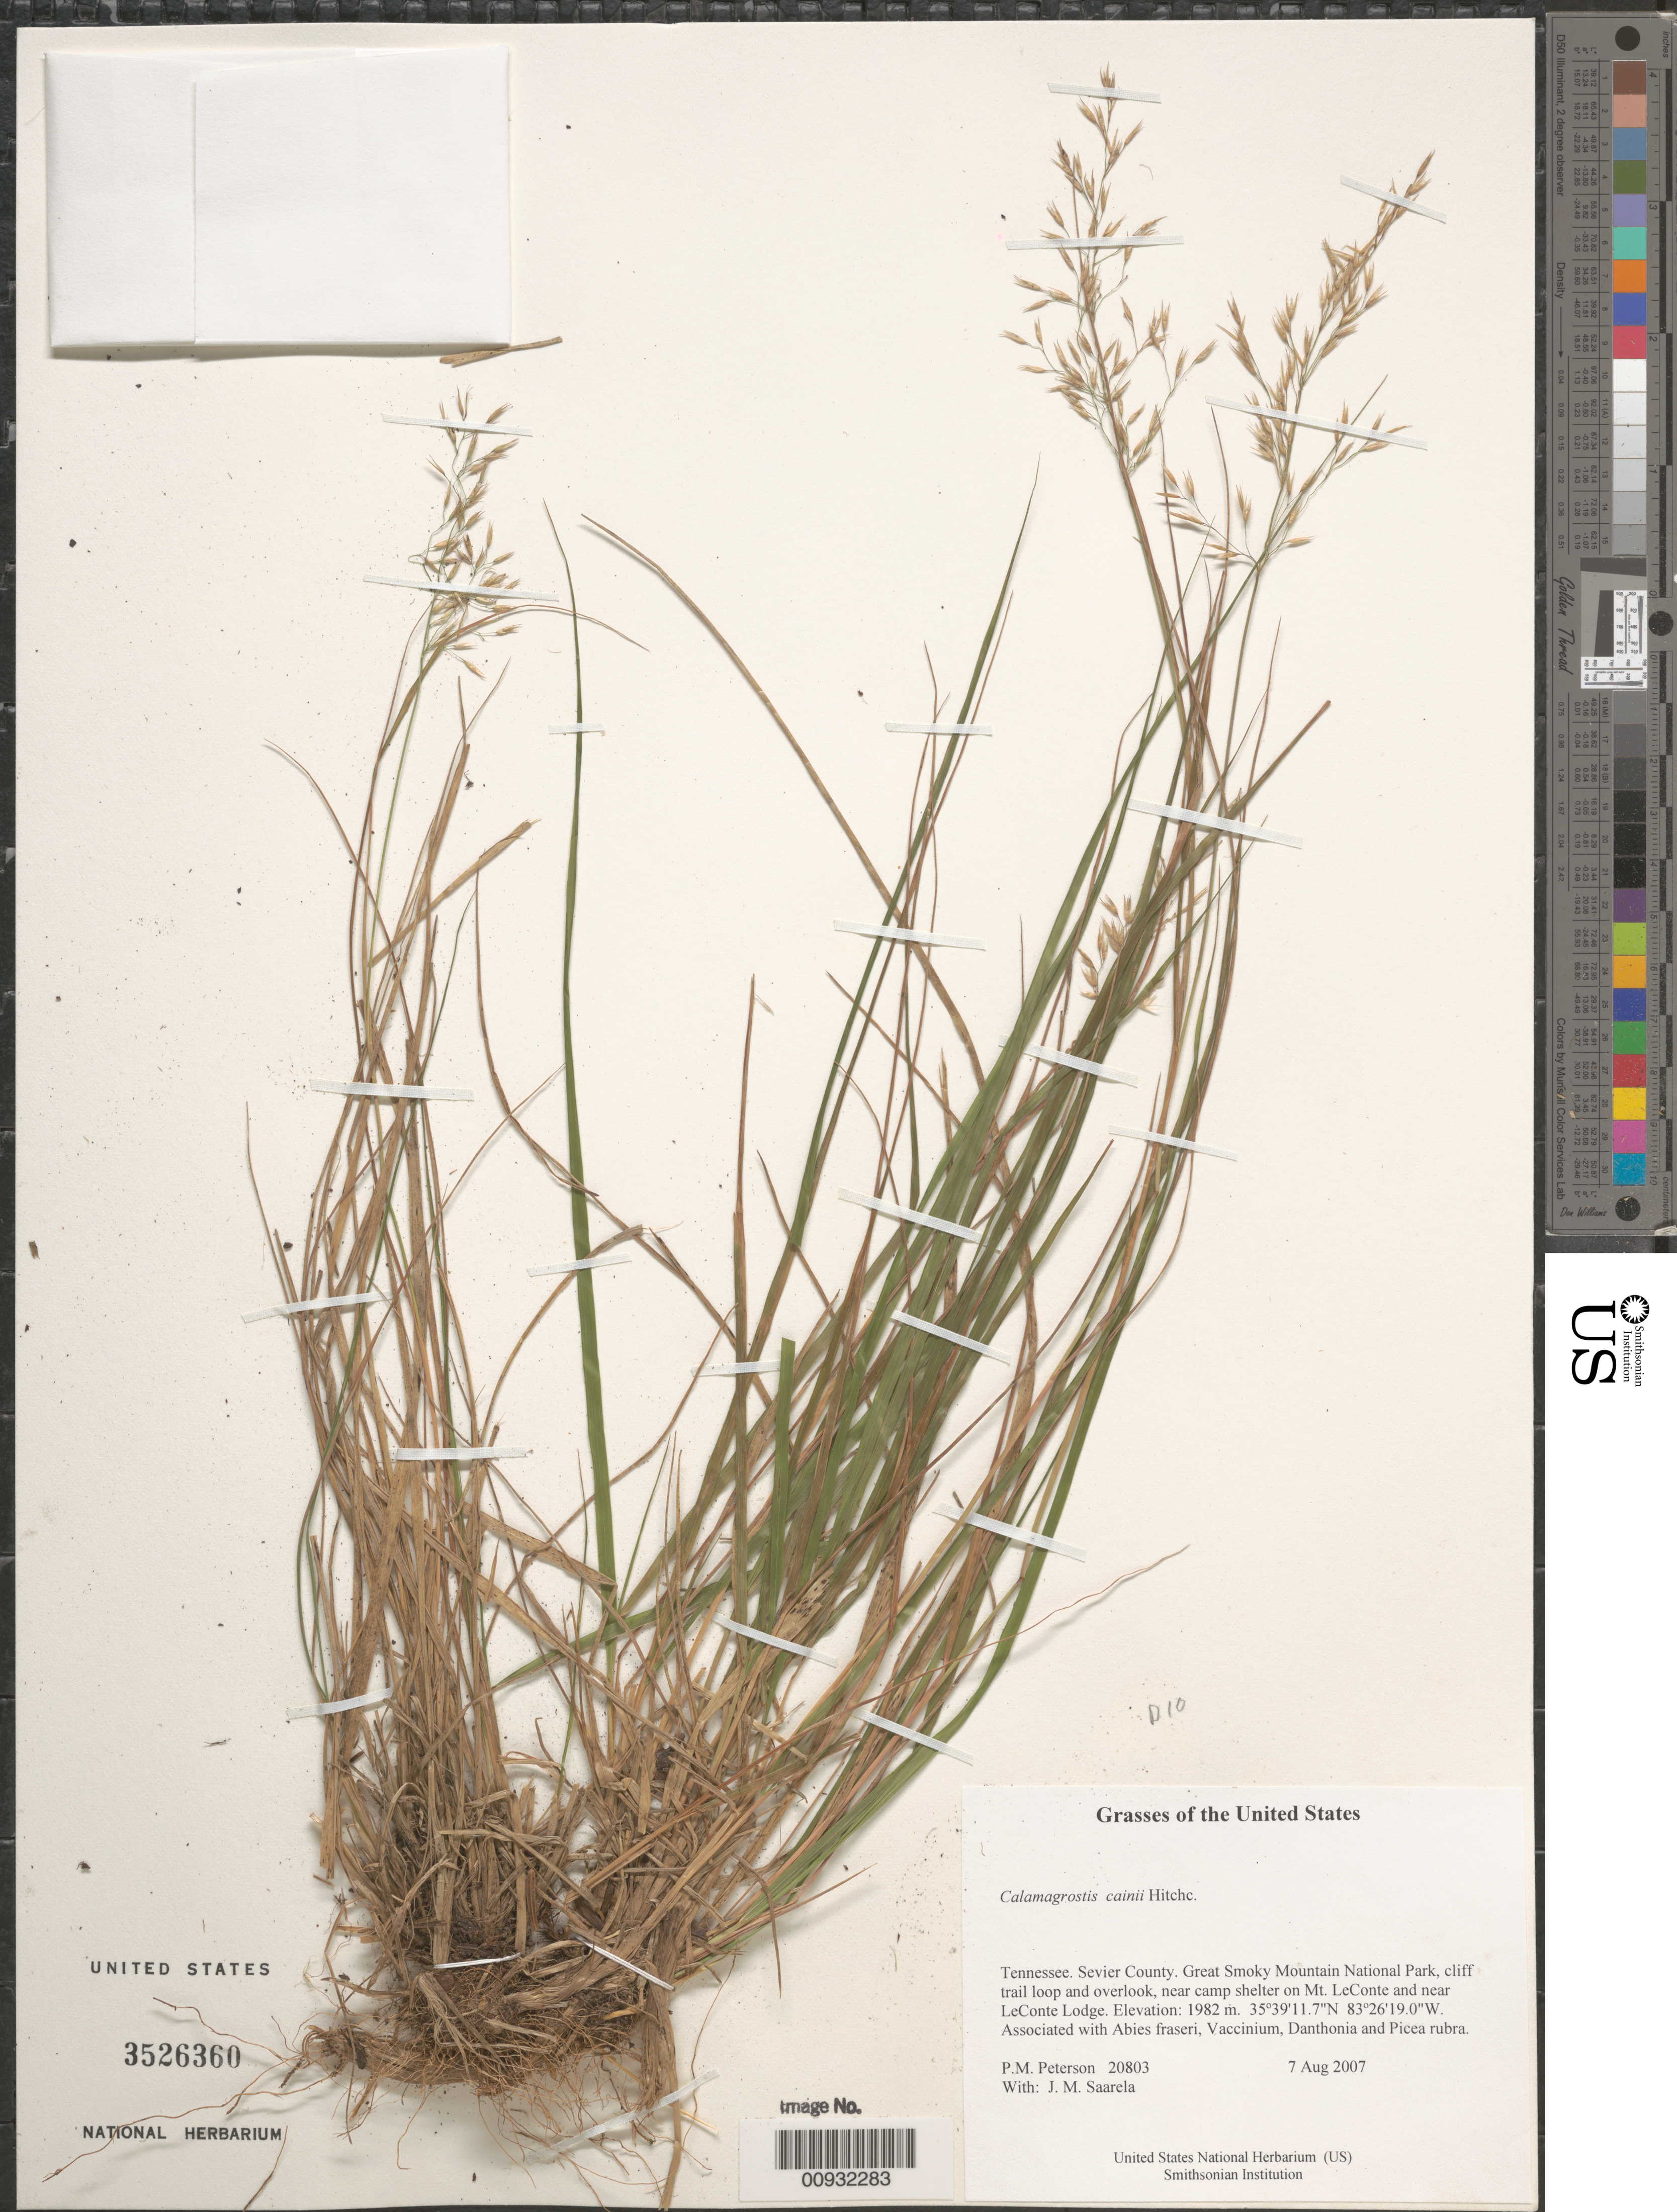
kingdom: Plantae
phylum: Tracheophyta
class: Liliopsida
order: Poales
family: Poaceae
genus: Calamagrostis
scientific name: Calamagrostis cainii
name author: Hitchc.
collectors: P. M. Peterson & J. Saarela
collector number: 20803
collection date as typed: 07 Aug 2007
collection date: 2007-08-07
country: United States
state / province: Tennessee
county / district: Sevier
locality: Great Smoky Mountain National Park, cliff trail loop and overlook, near camp shelter on Mt. LeConte and near LeConte Lodge.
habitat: Associated with Abies fraseri, Vaccinium, Danthonia and Picea rubra.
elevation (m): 1982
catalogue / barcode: US 3526360